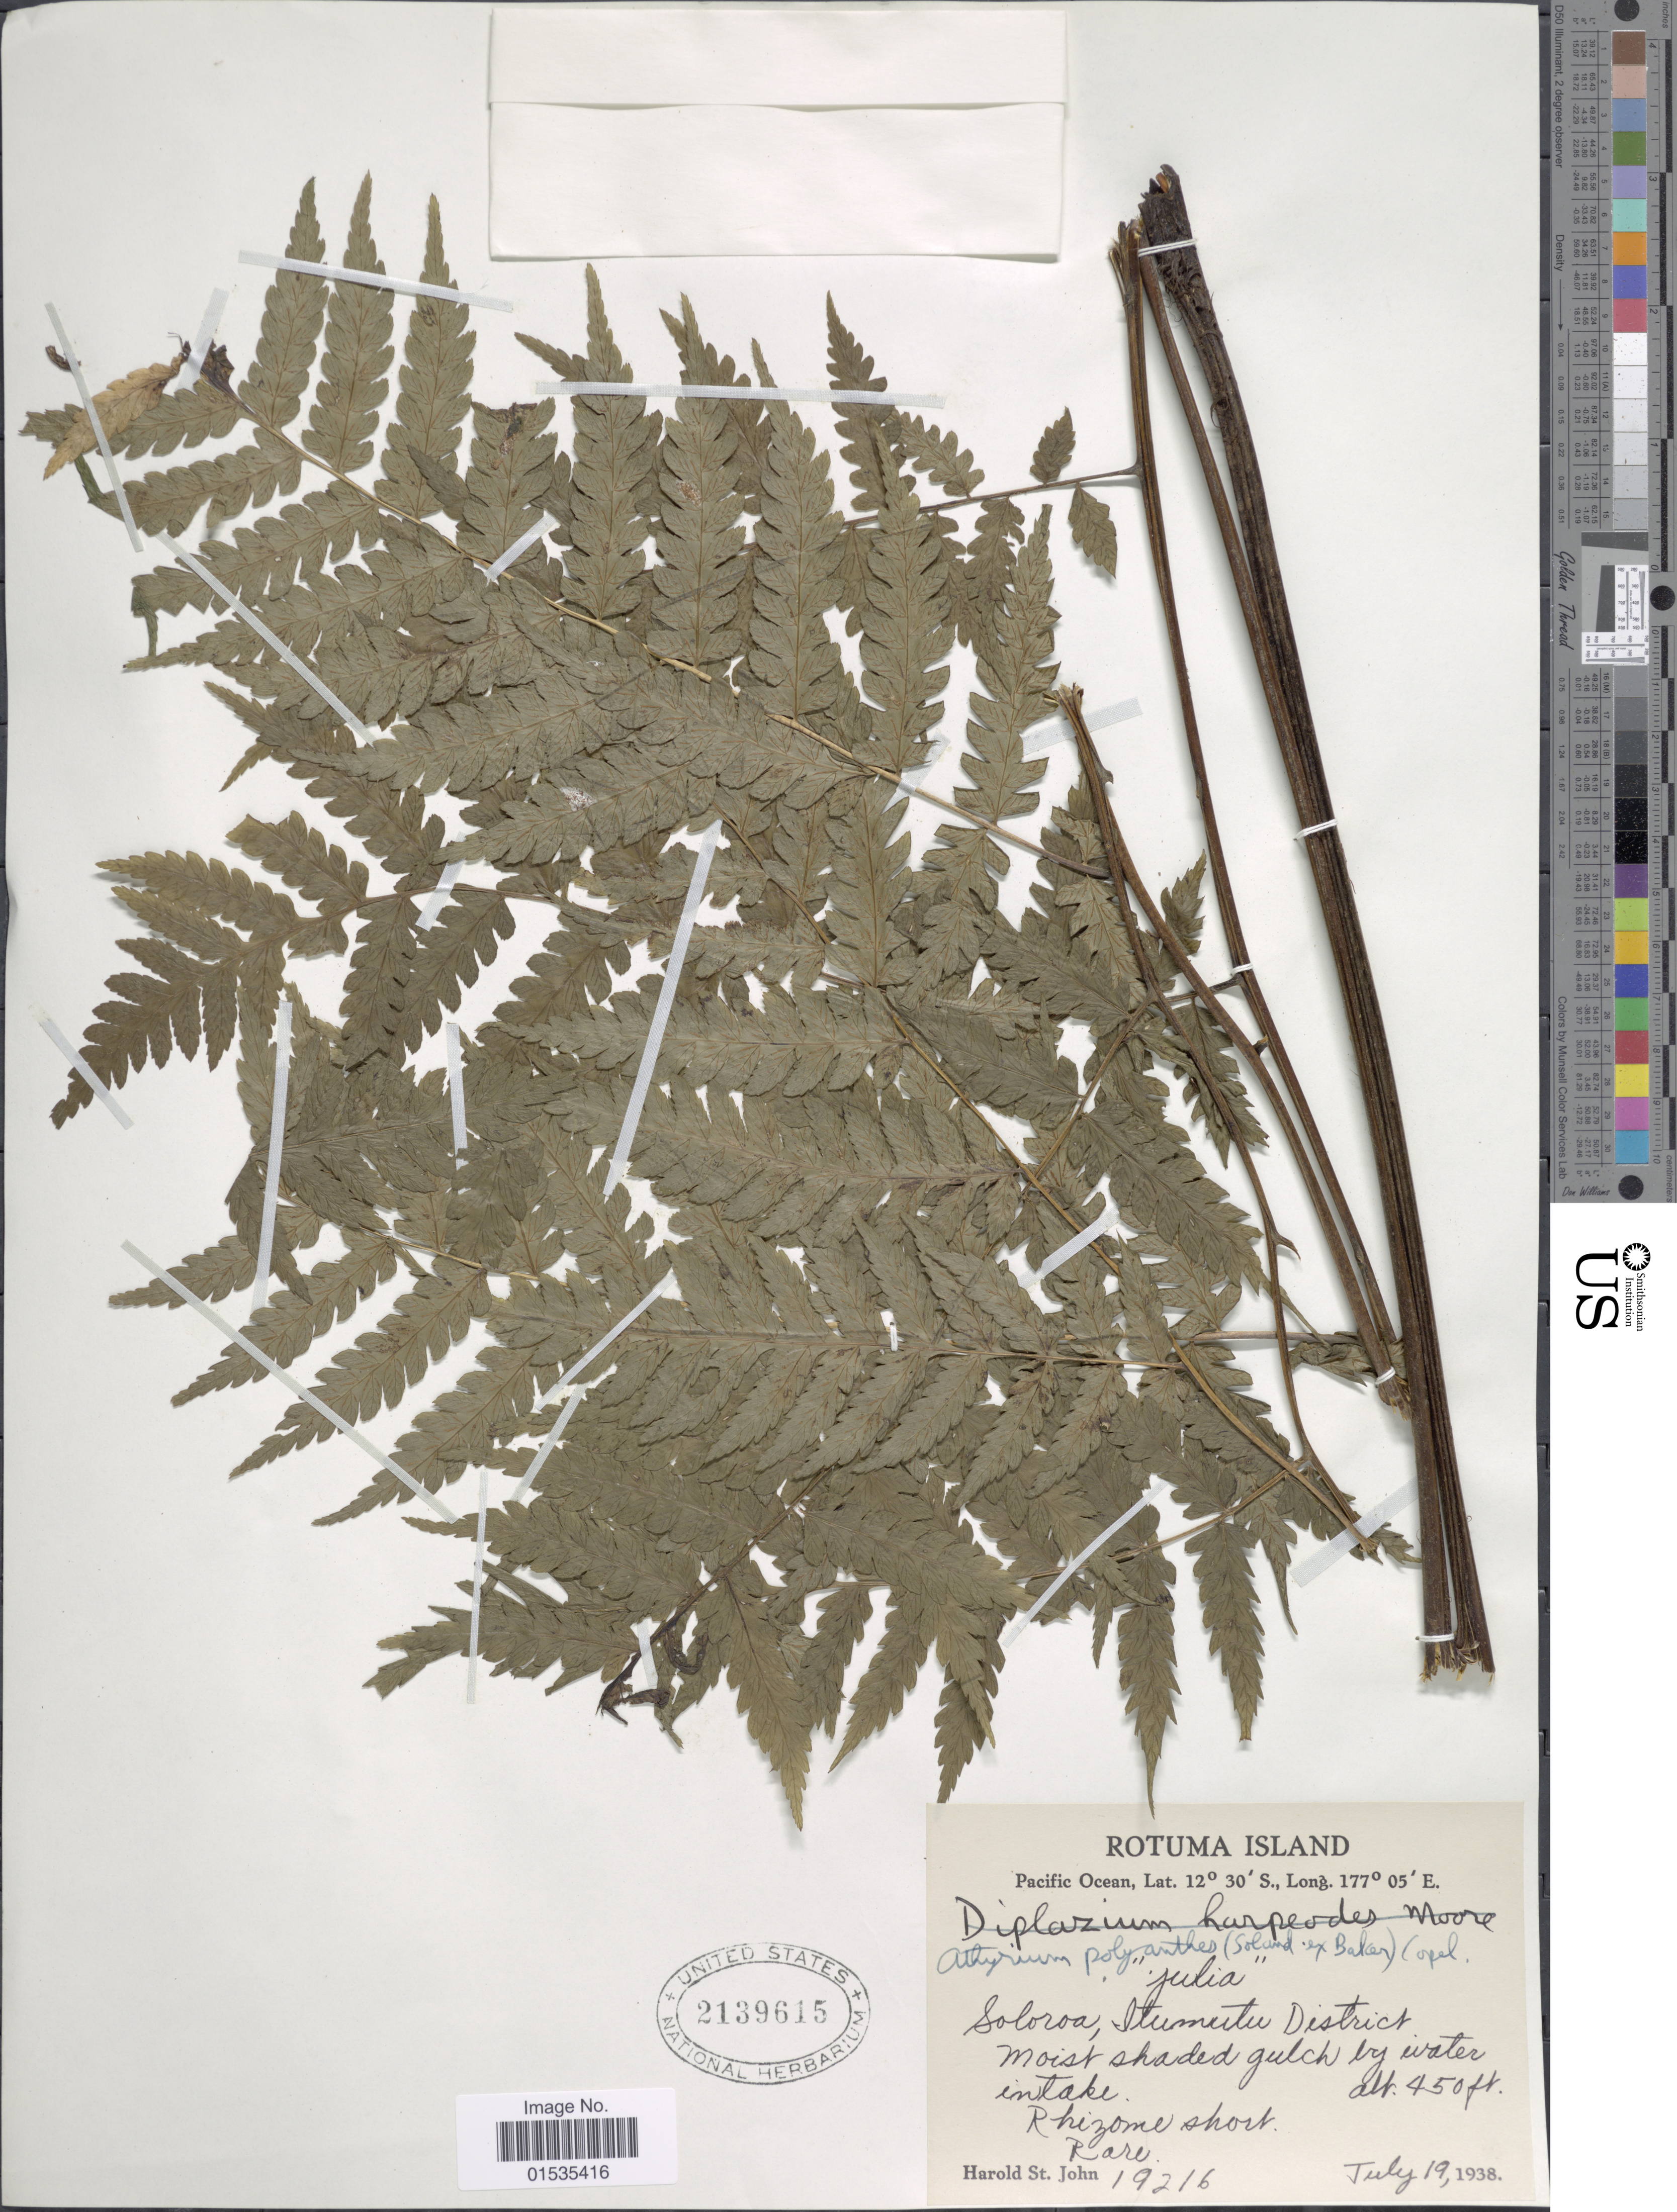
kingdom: Plantae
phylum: Tracheophyta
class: Polypodiopsida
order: Polypodiales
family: Athyriaceae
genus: Diplazium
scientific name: Diplazium harpeodes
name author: T. Moore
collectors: H. St. John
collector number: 19216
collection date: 1938-07-17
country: Fiji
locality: Rotuma Island, Pacific Ocean, Soloroa, Itumutu District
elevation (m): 137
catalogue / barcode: US 2139615